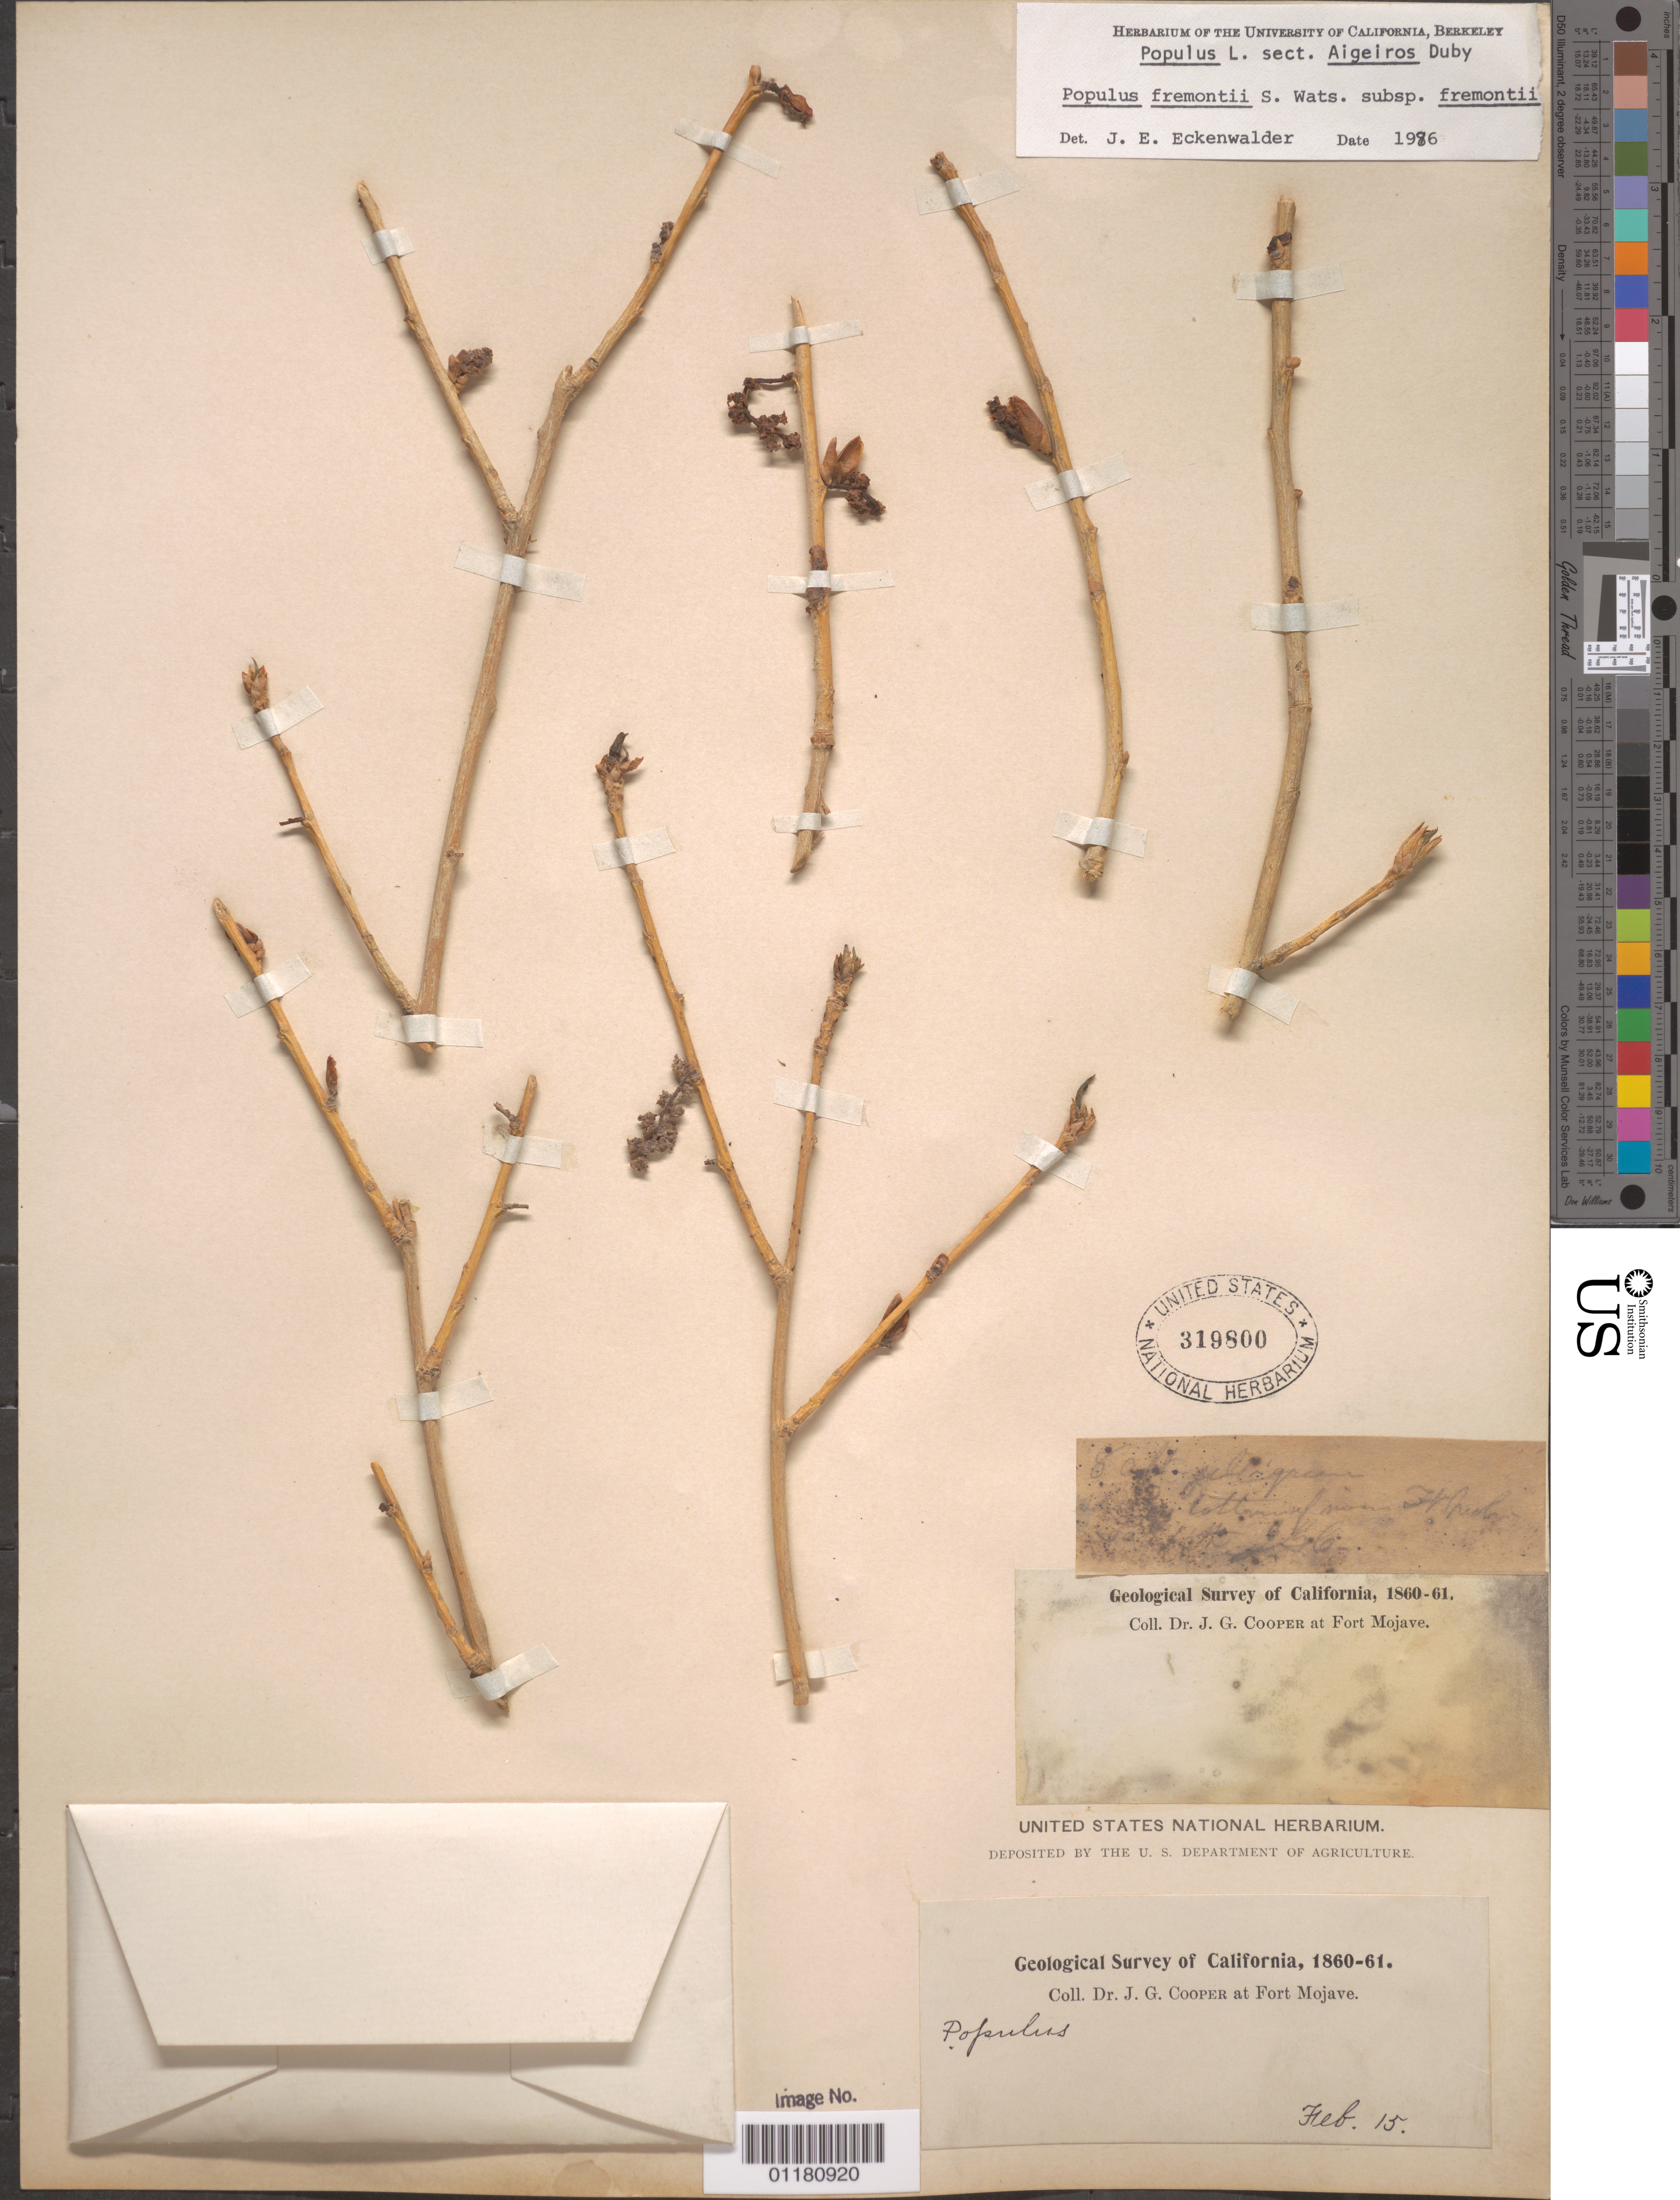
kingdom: Plantae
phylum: Tracheophyta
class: Magnoliopsida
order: Malpighiales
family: Salicaceae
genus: Populus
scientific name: Populus fremontii subsp. fremontii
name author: S. Watson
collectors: J. G. Cooper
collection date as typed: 15 Feb 1860 or 15 Feb 1861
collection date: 1860-02-15 or 1861-02-15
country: United States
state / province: California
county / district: San Bernardino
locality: Fort Mojave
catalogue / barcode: US 319800